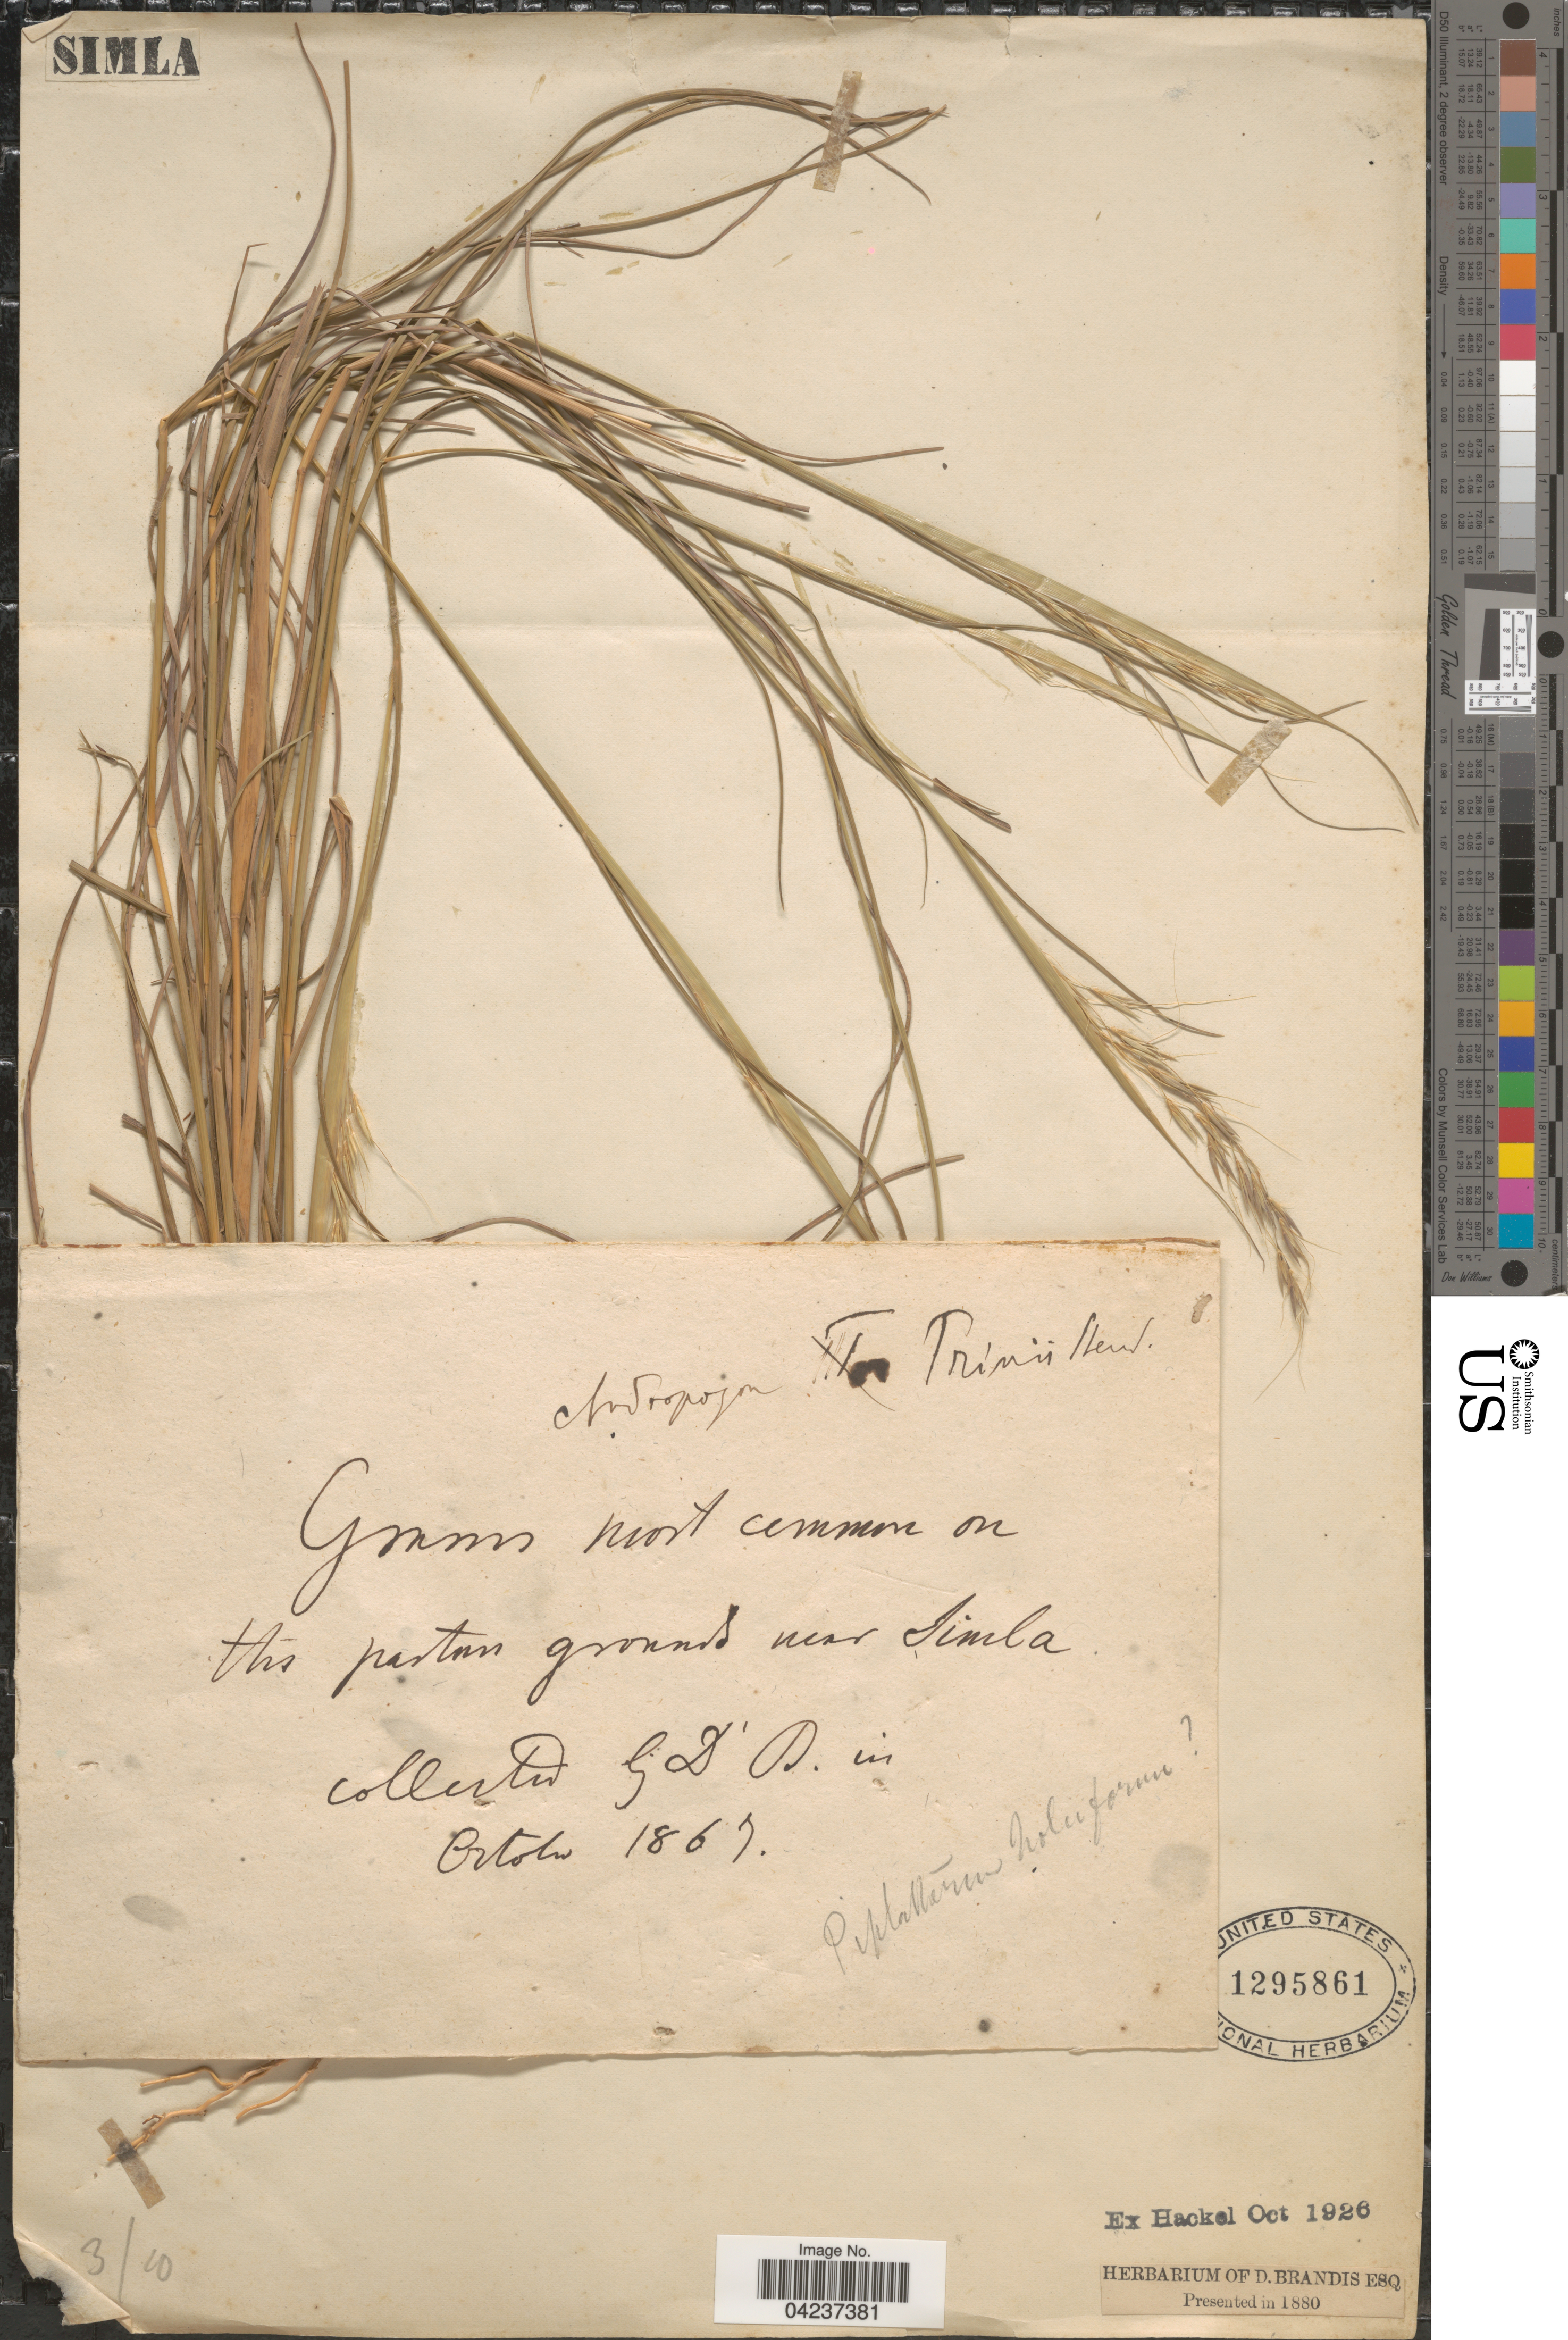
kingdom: Plantae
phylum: Tracheophyta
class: Liliopsida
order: Poales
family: Poaceae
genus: Chrysopogon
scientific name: Chrysopogon nodulibarbis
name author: (Hochst. ex Steud.) Henr.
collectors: G. D. D.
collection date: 1867-10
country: India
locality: The pasture grounds near Simla.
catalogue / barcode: US 1295861